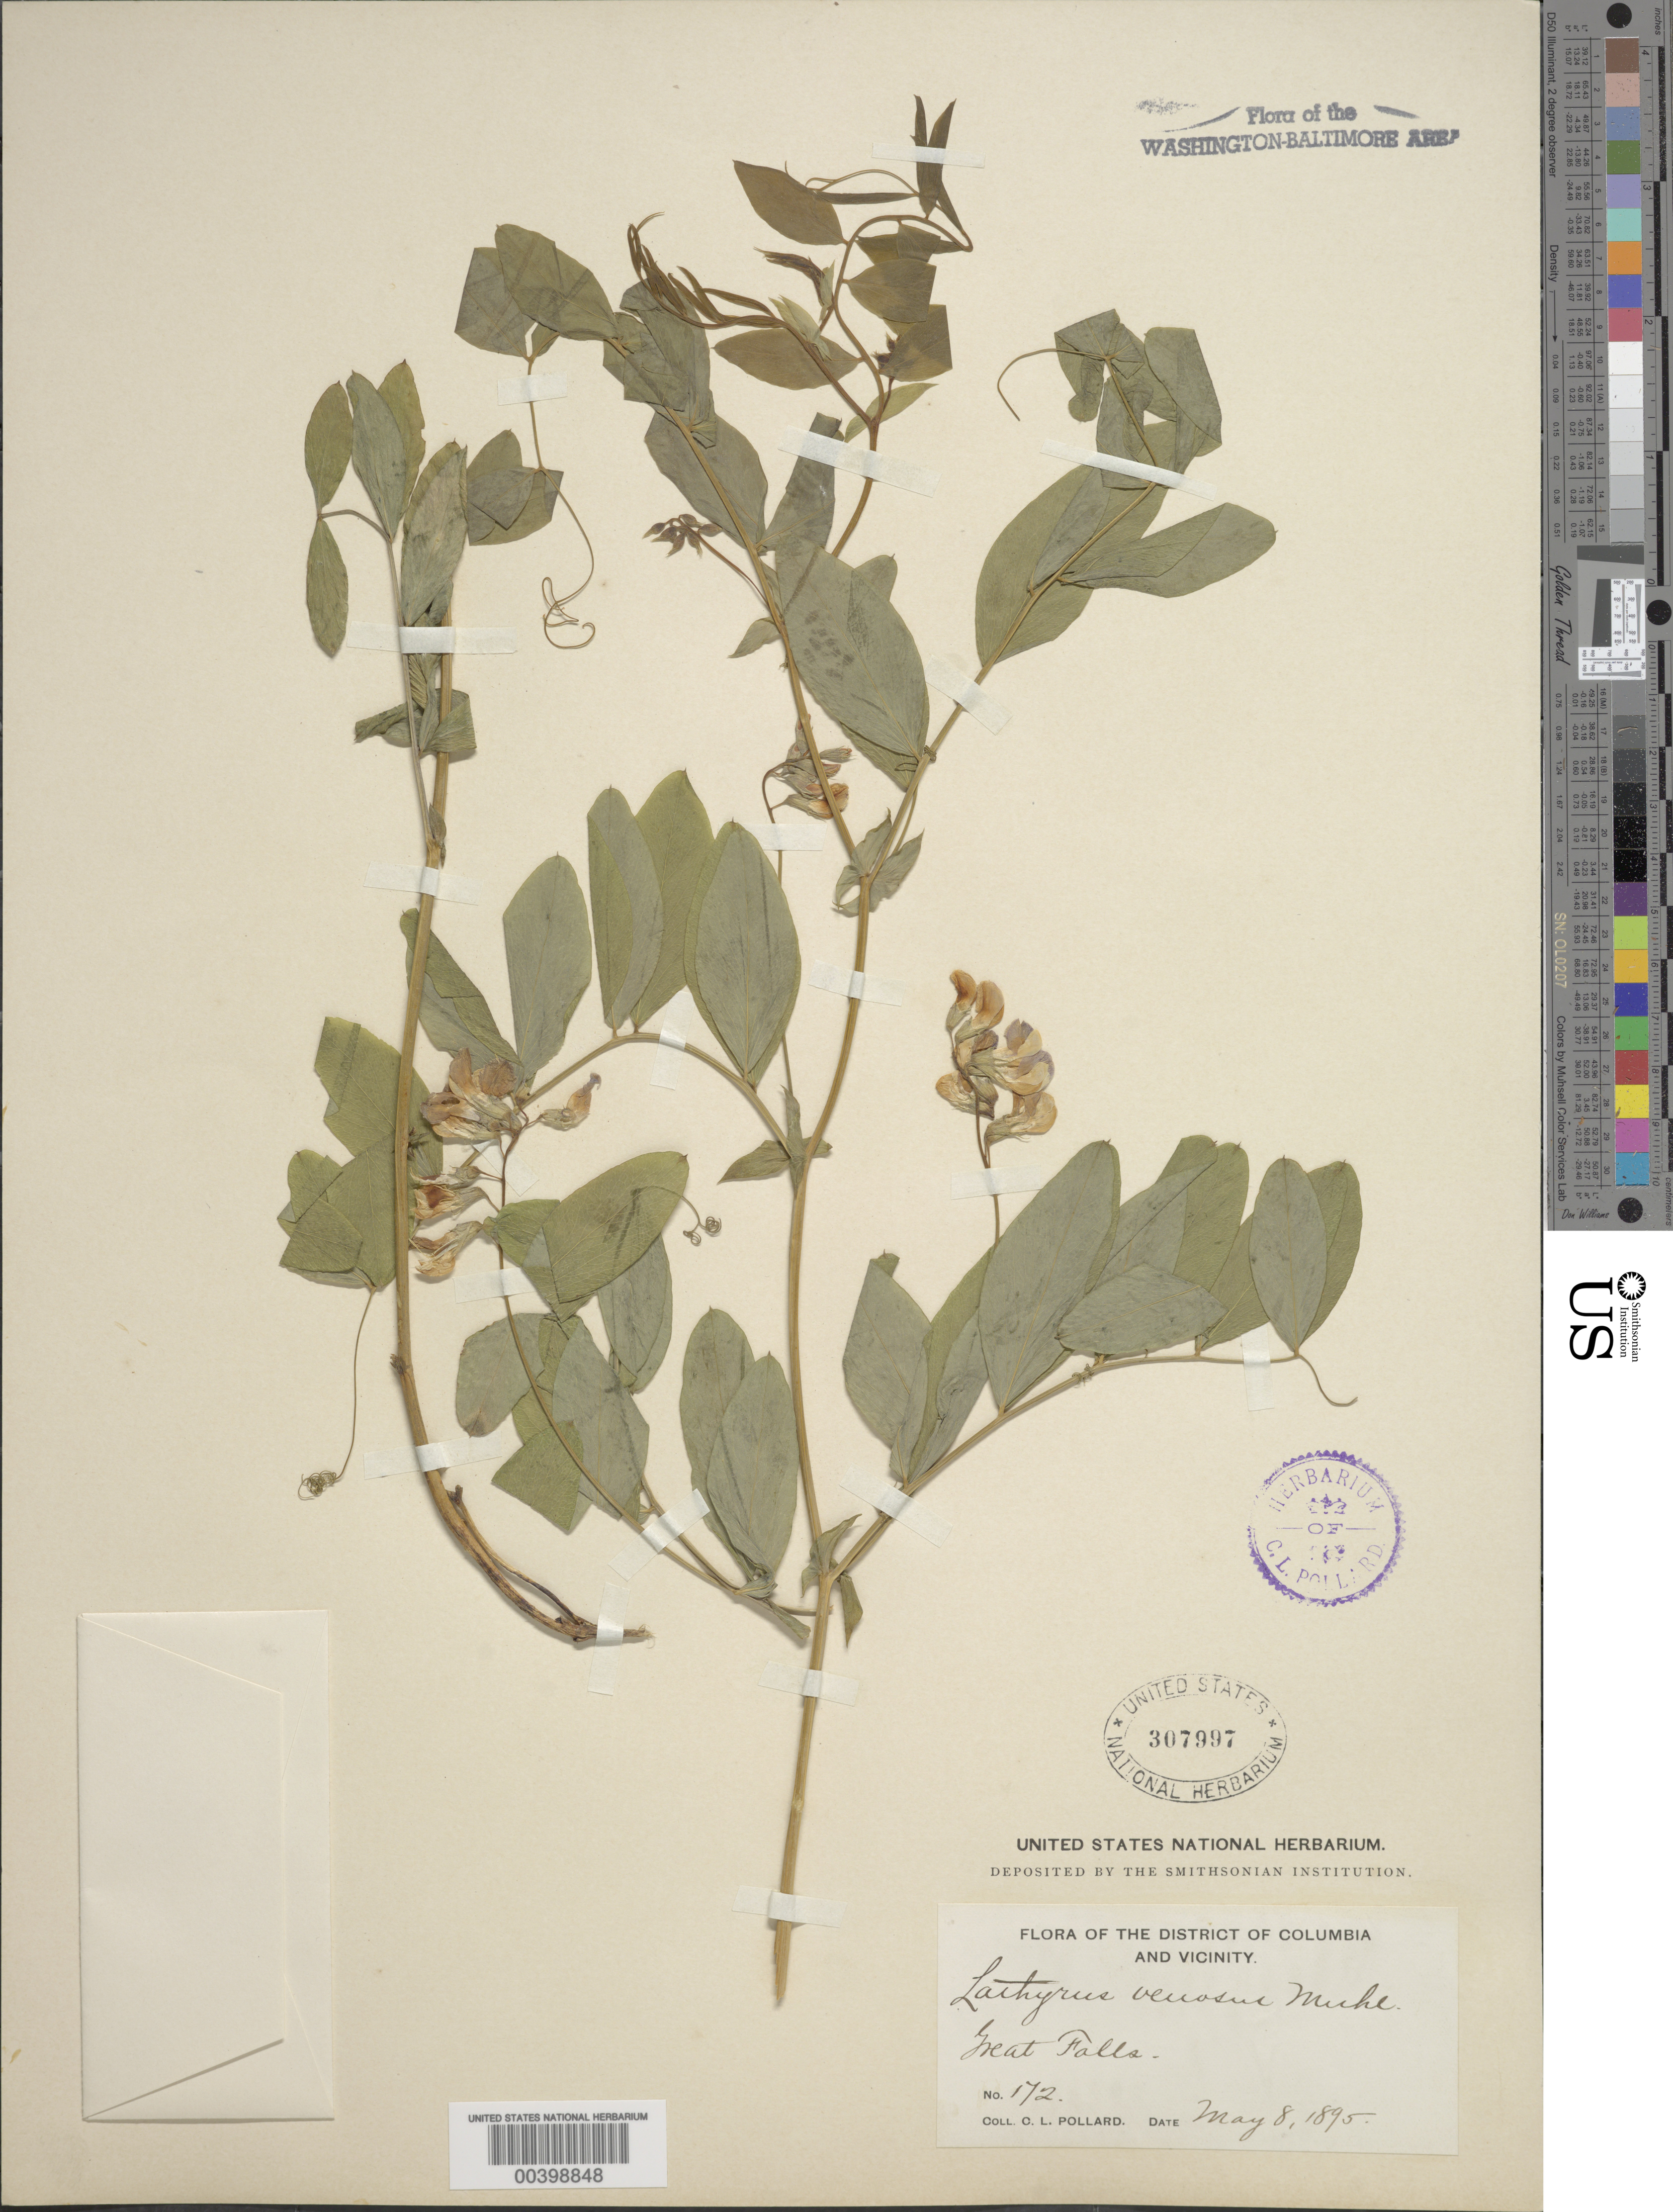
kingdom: Plantae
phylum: Tracheophyta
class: Magnoliopsida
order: Fabales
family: Fabaceae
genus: Lathyrus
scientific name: Lathyrus venosus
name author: Muhl. ex Willd.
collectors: C. L. Pollard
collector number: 172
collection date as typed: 08 May 1895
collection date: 1895-05-08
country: United States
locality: Great Falls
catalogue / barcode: US 307997